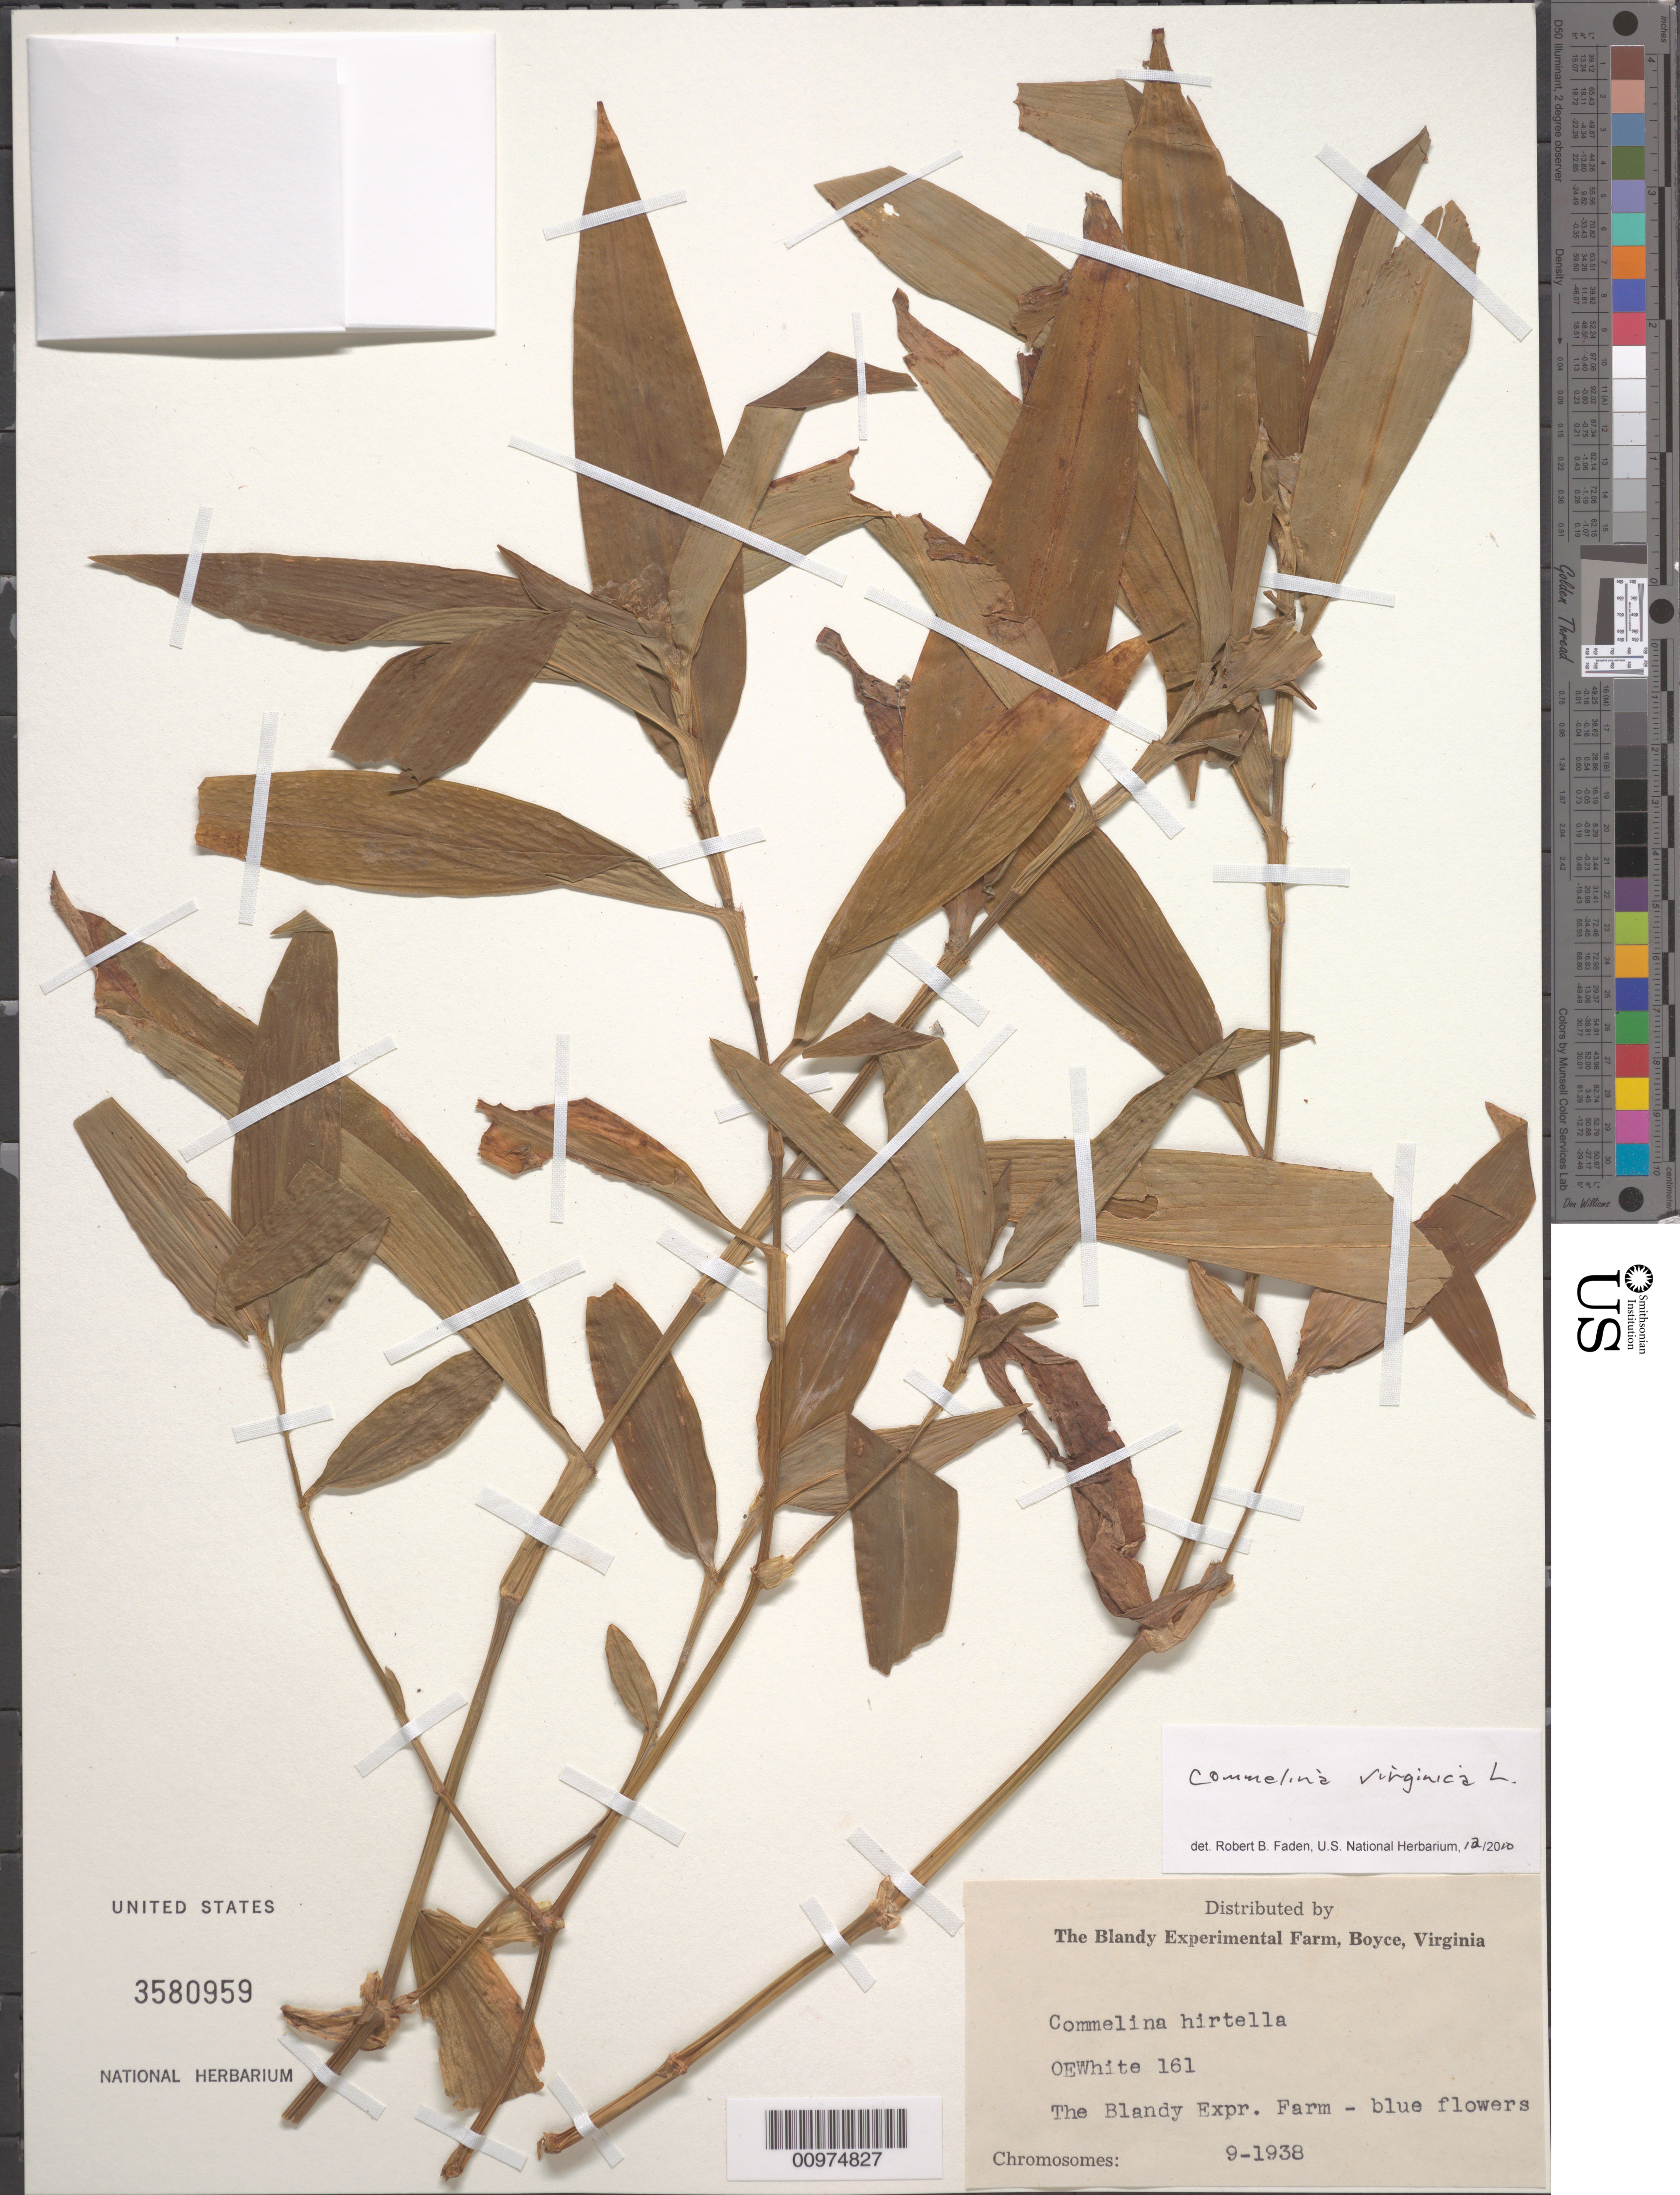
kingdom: Plantae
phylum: Tracheophyta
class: Liliopsida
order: Commelinales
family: Commelinaceae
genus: Commelina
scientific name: Commelina virginica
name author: L.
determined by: Faden, Robert B., (US), Smithsonian Institution - National Museum of Natural History (UNITED STATES)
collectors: O. E. White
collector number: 161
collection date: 1939-09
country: United States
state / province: Virginia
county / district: Clarke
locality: Boyce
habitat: The Blandy Expr. Farm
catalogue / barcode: US 3580959